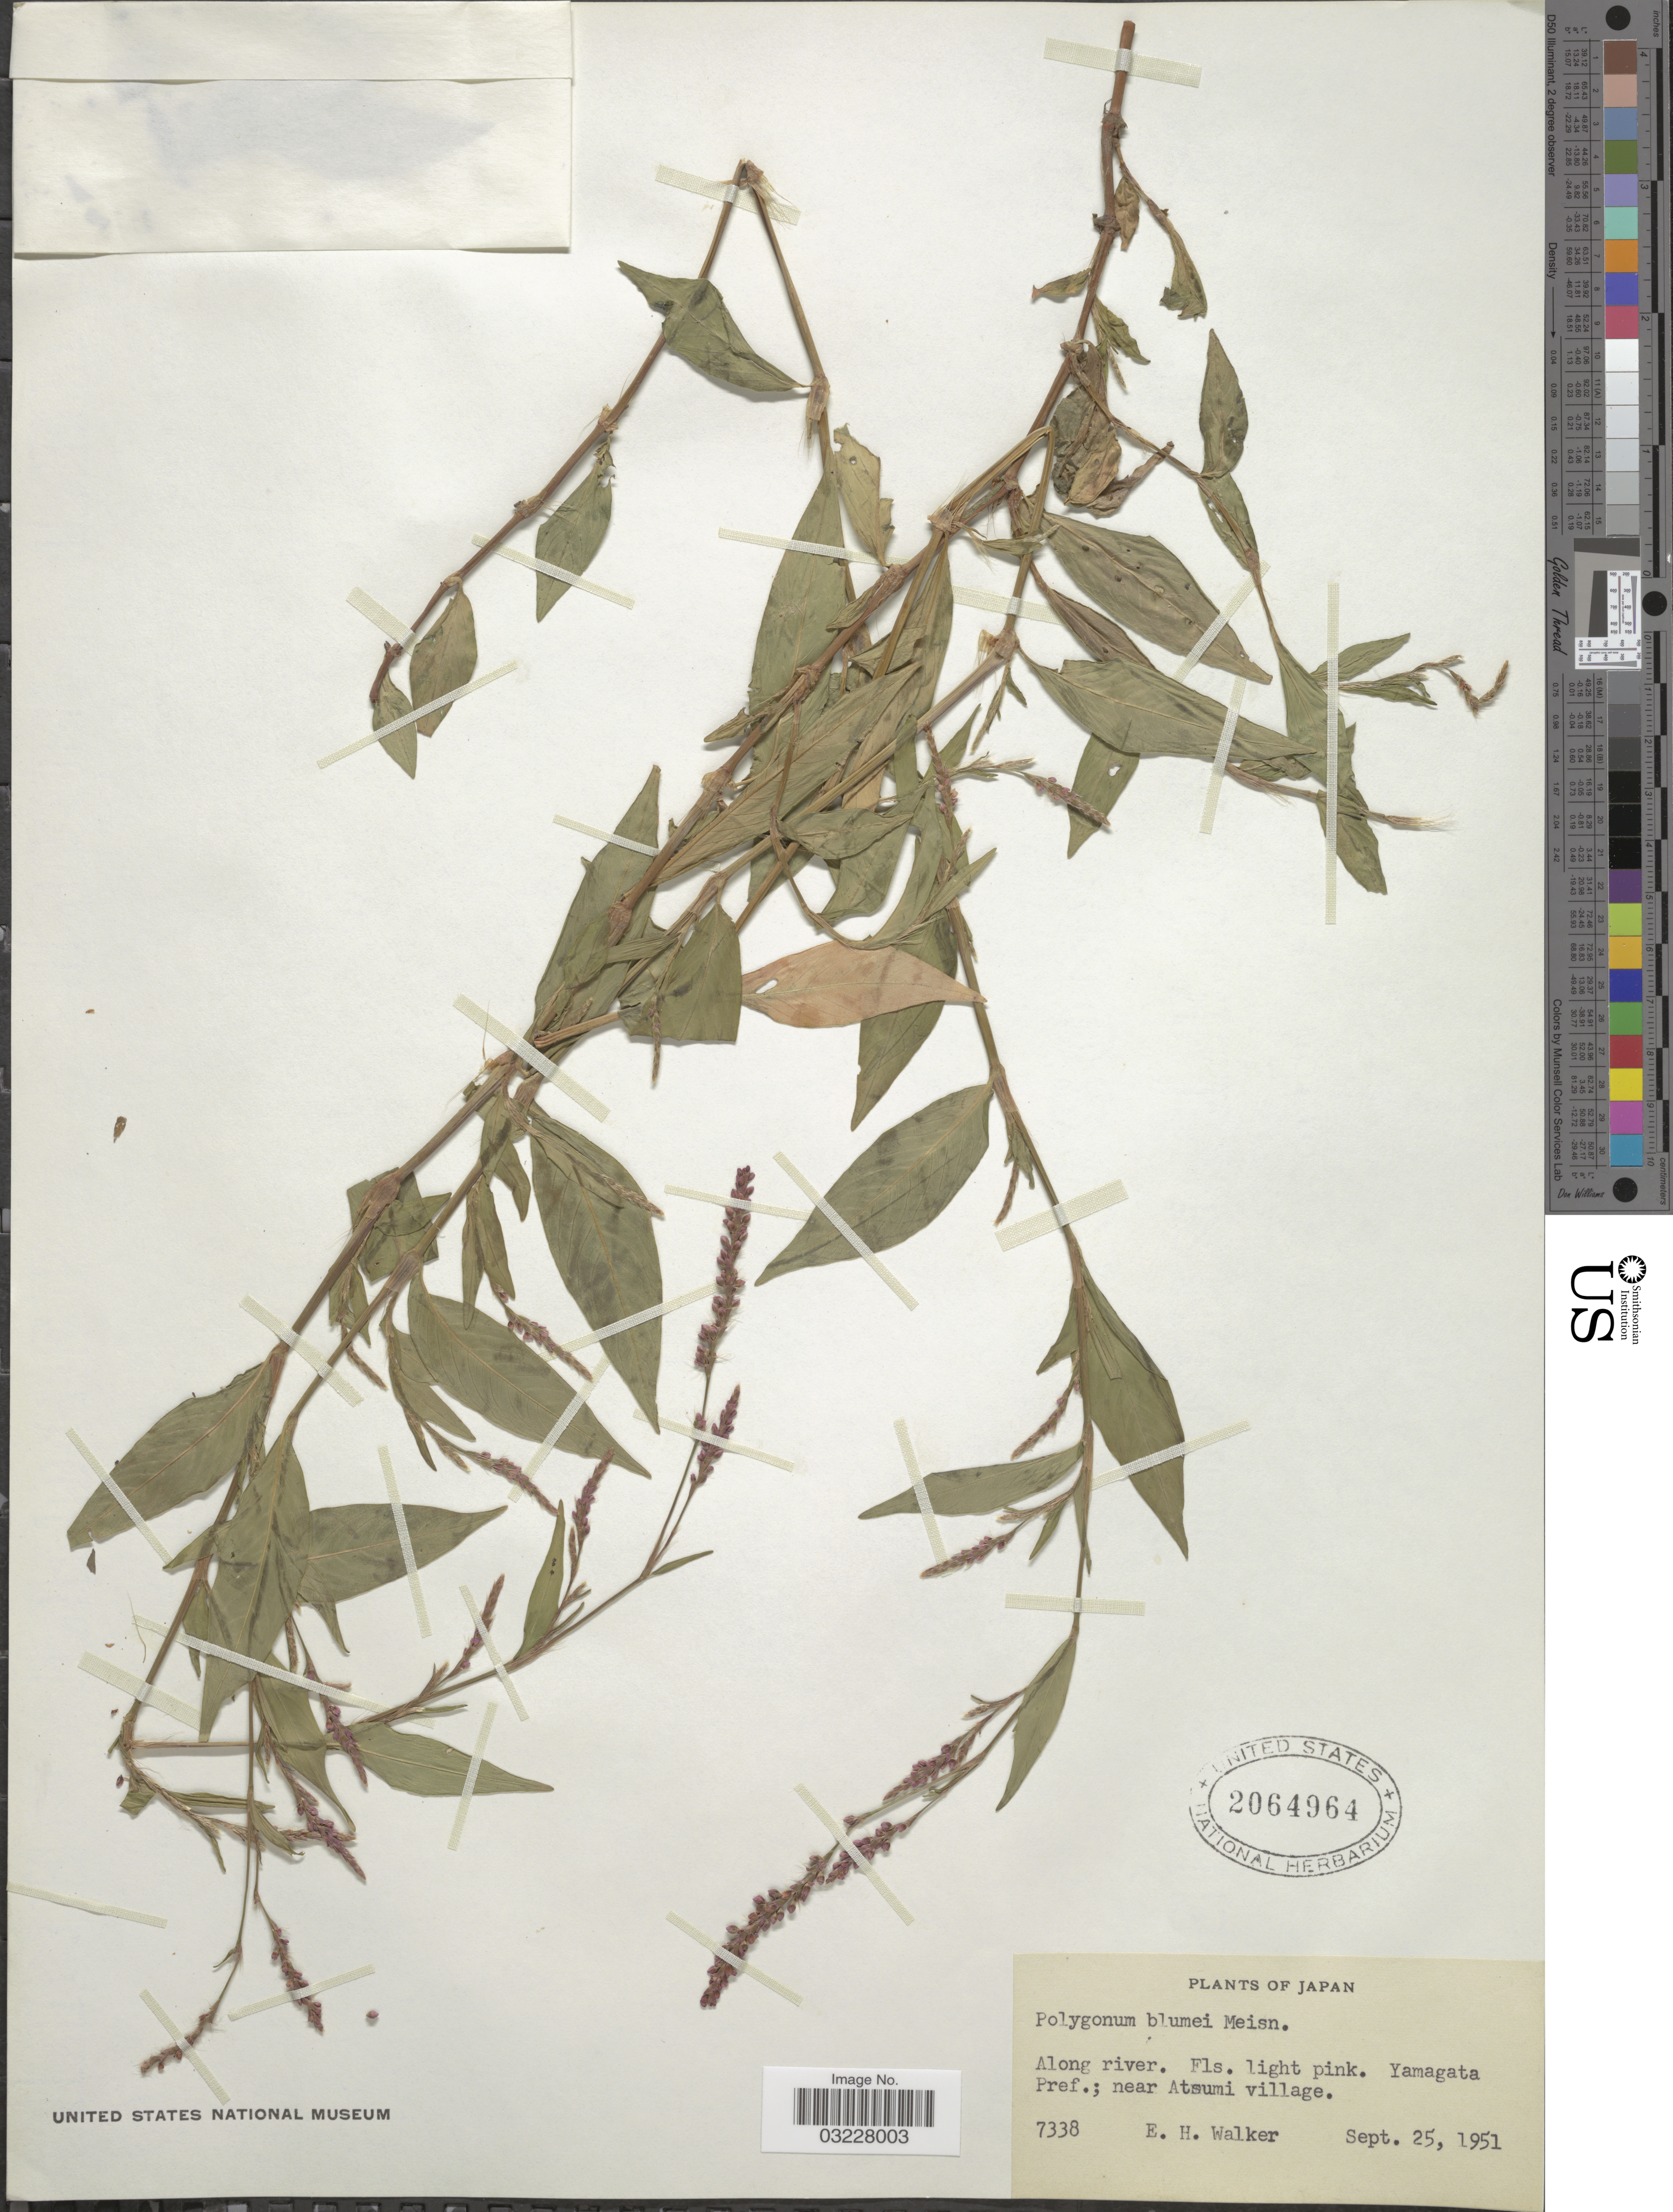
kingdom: Plantae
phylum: Tracheophyta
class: Magnoliopsida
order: Caryophyllales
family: Polygonaceae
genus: Polygonum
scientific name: Polygonum blumei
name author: Meisn. ex Miq.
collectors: E. H. Walker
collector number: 7338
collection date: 1951-09-25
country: Japan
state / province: Yamagata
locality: Yamagata Pref.; near Atsumi village.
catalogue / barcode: US 2064964